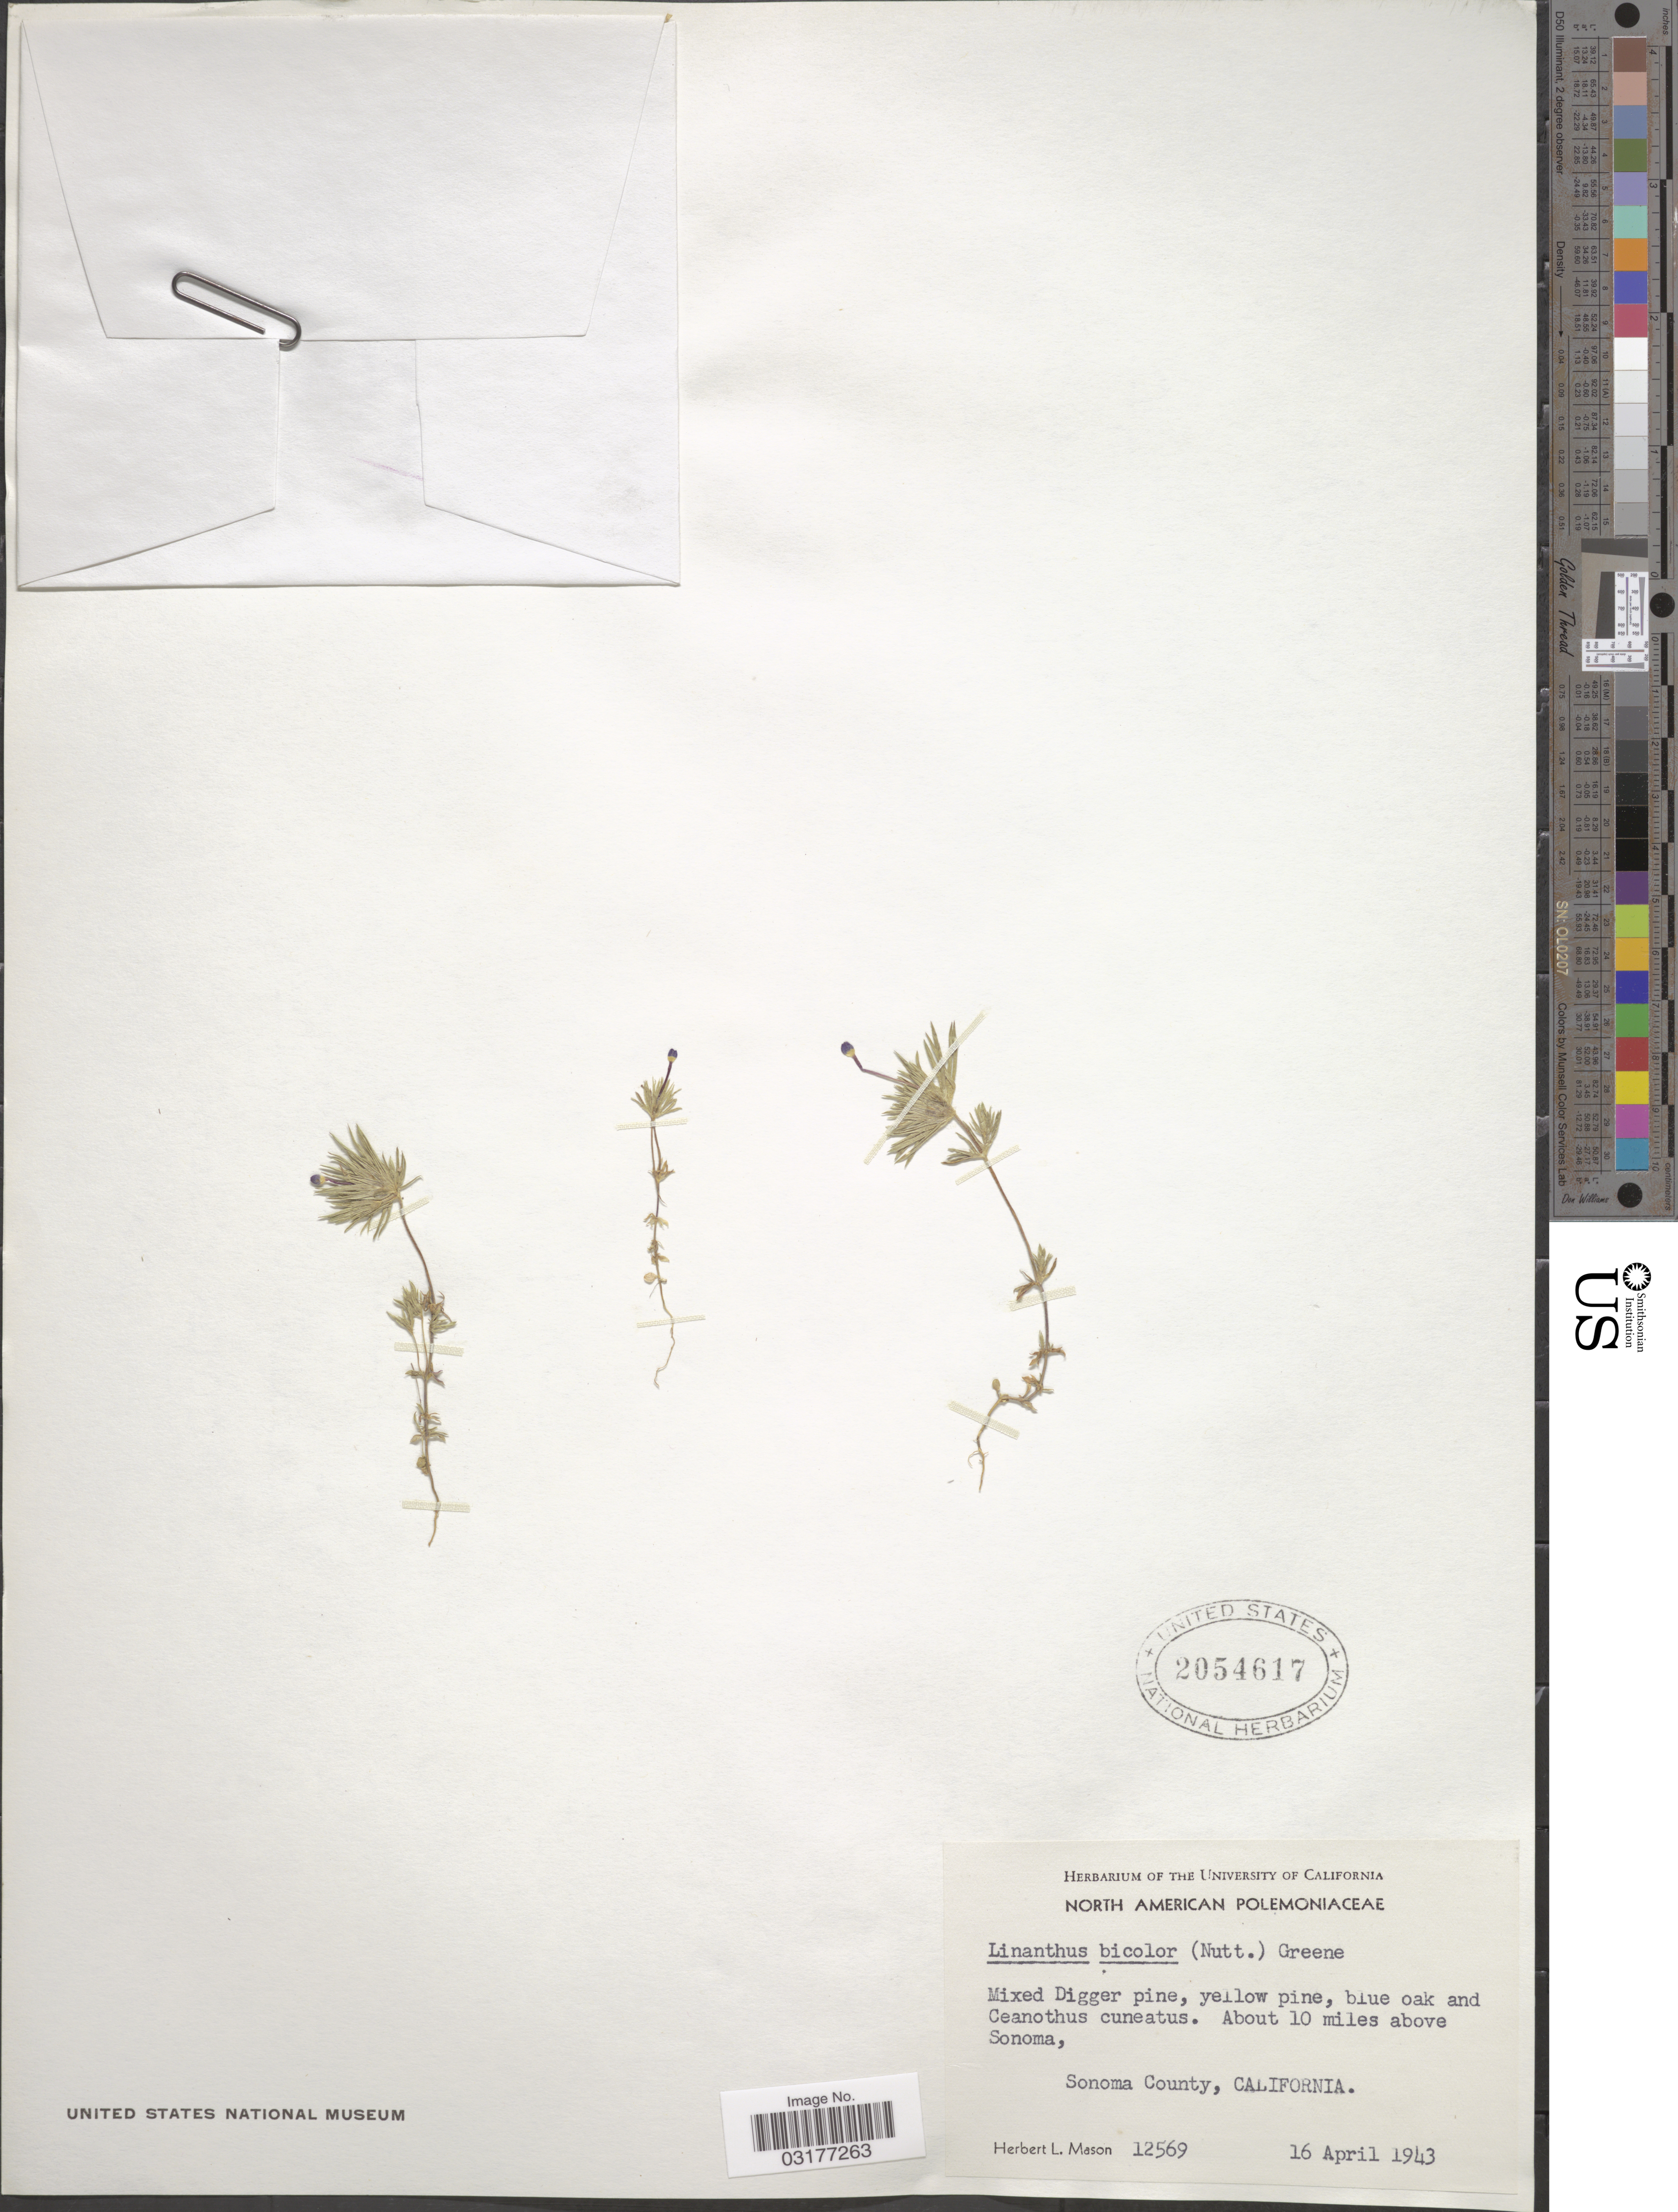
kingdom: Plantae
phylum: Tracheophyta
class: Magnoliopsida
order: Ericales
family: Polemoniaceae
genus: Linanthus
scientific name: Linanthus bicolor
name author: (Nutt.) Greene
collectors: H. L. Mason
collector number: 12569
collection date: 1943-04-16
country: United States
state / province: California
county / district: Sonoma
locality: About 10 miles above Sonoma, Sonoma County.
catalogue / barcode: US 2054617